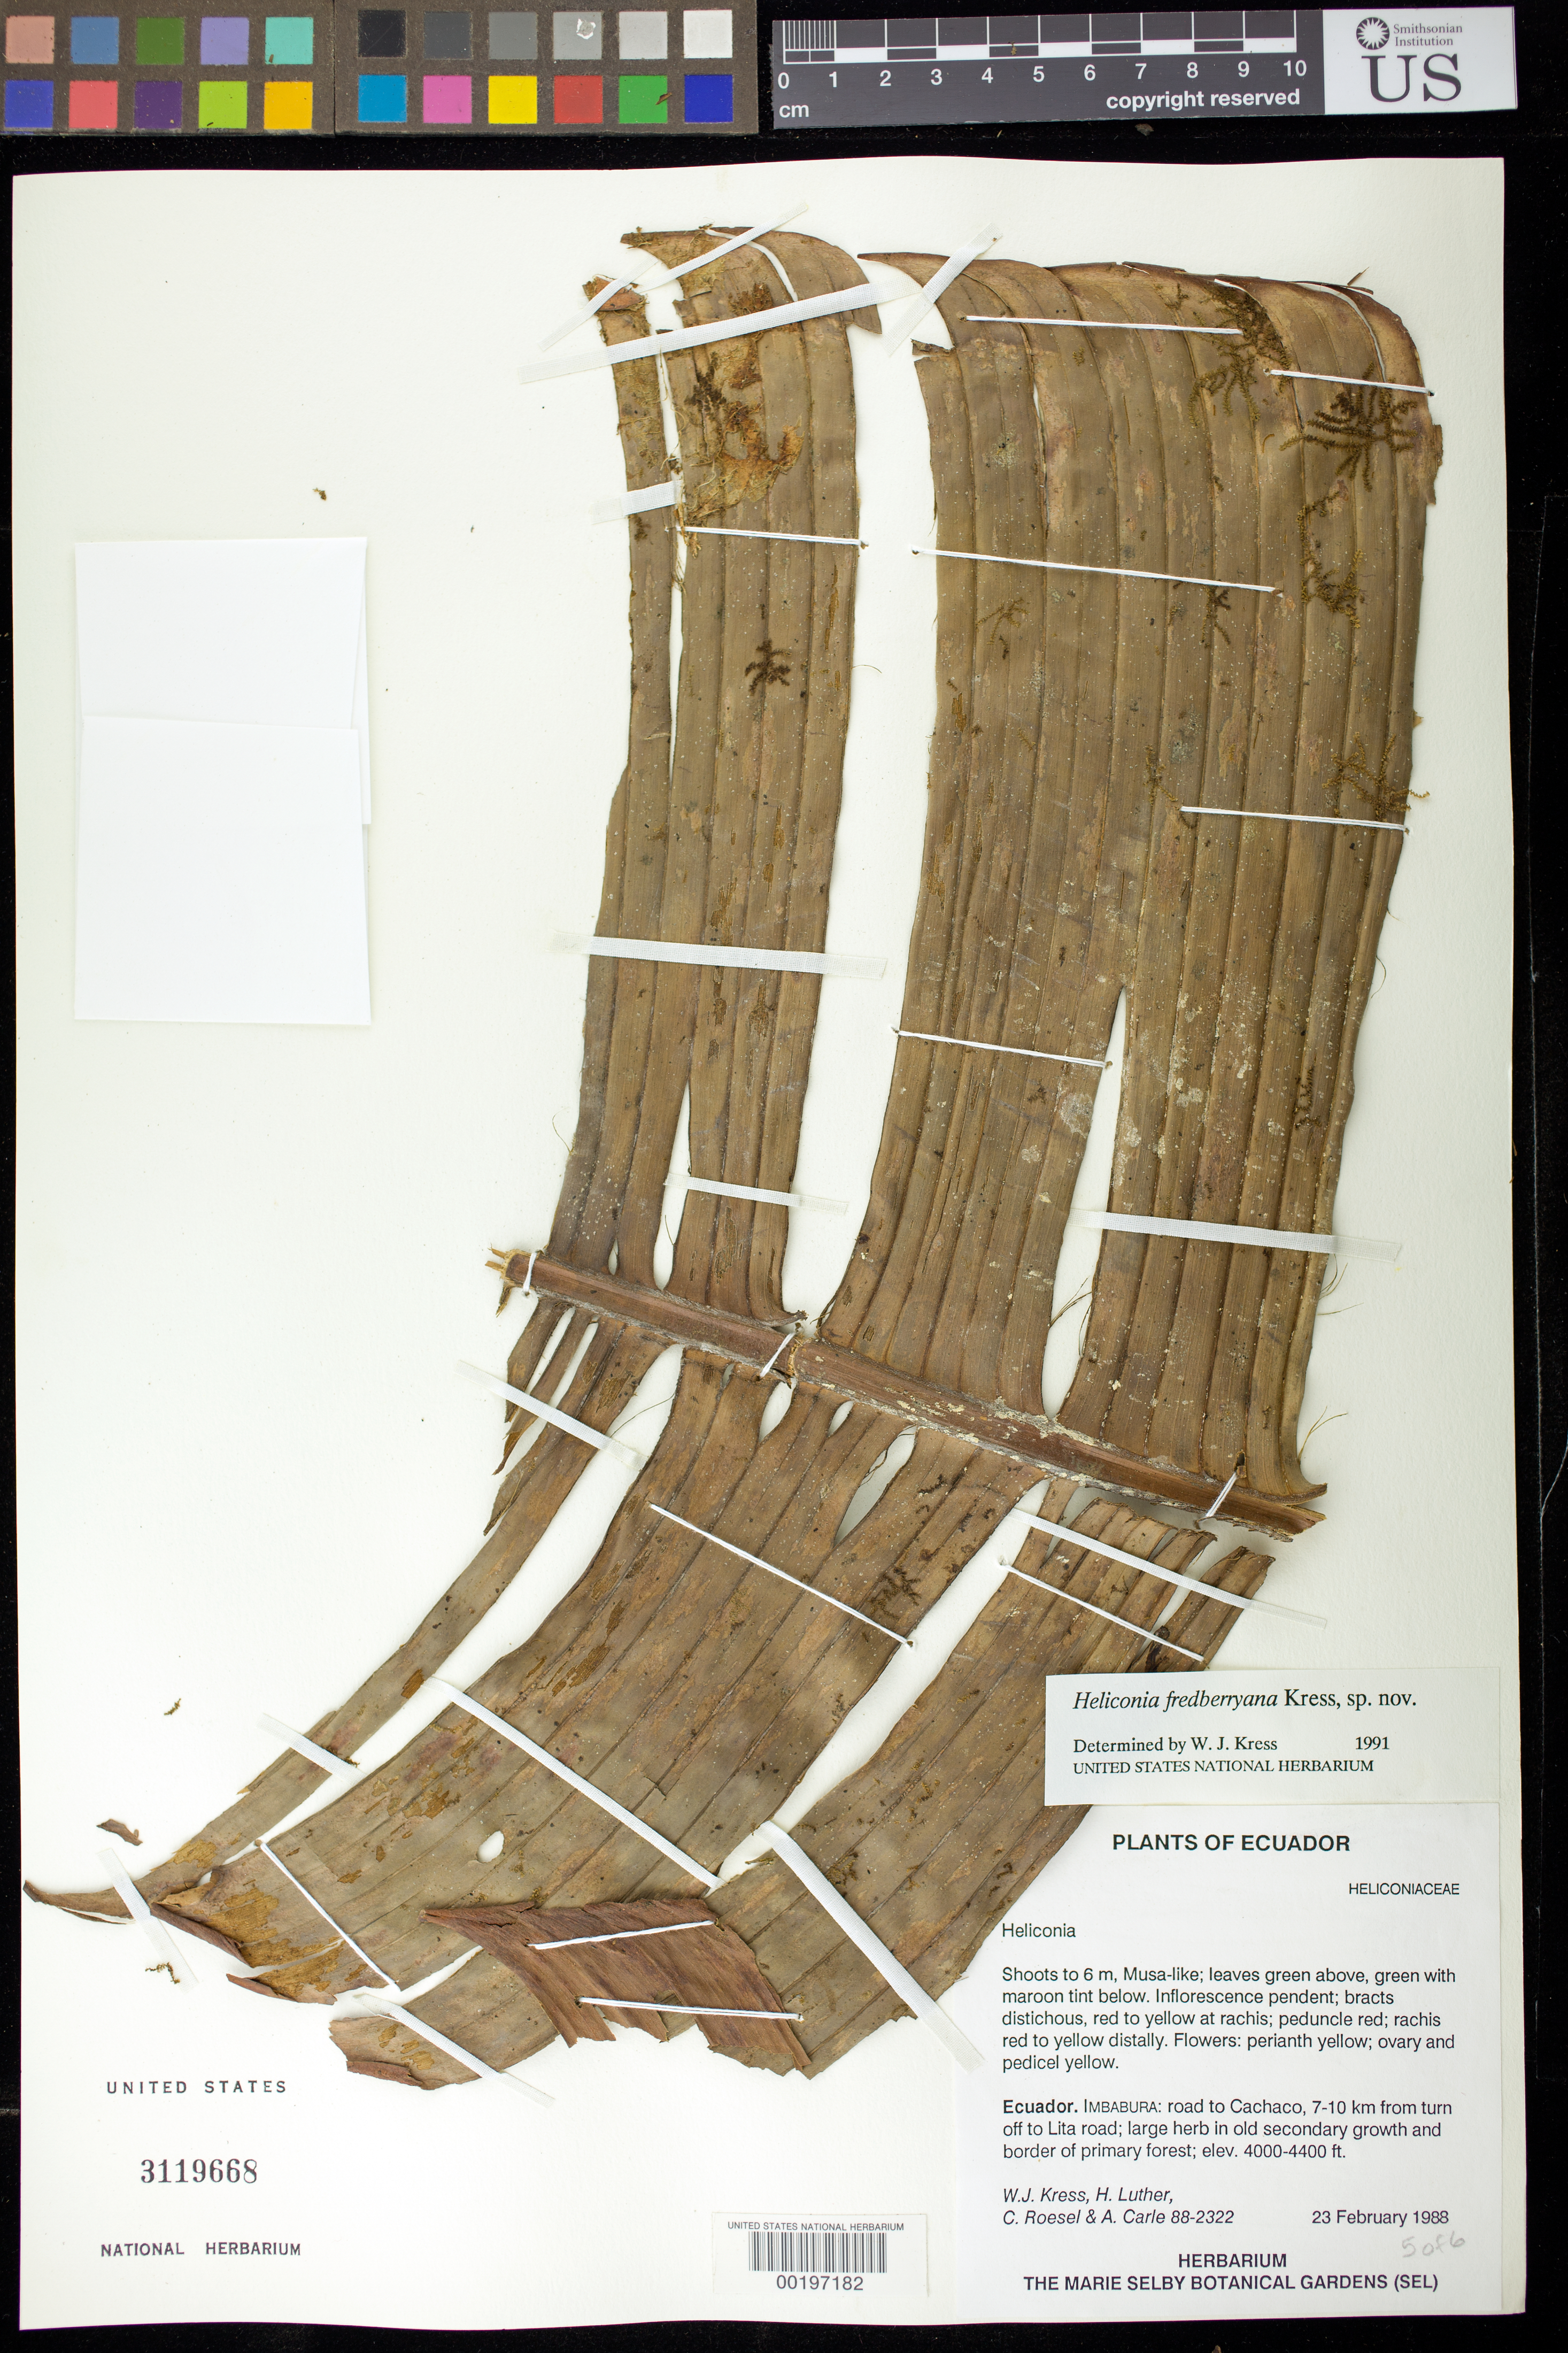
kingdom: Plantae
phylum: Tracheophyta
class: Liliopsida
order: Zingiberales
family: Heliconiaceae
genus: Heliconia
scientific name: Heliconia fredberryana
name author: W.J. Kress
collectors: W. J. Kress, C. S. Roesel, A. Carle & Harry E. Luther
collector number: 88-2322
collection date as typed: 23 Feb 1988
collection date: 1988-02-23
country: Ecuador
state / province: Imbabura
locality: Road to Cachaco, 7-10 km from turn of L to Lita road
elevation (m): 1219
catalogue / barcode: US 3119668